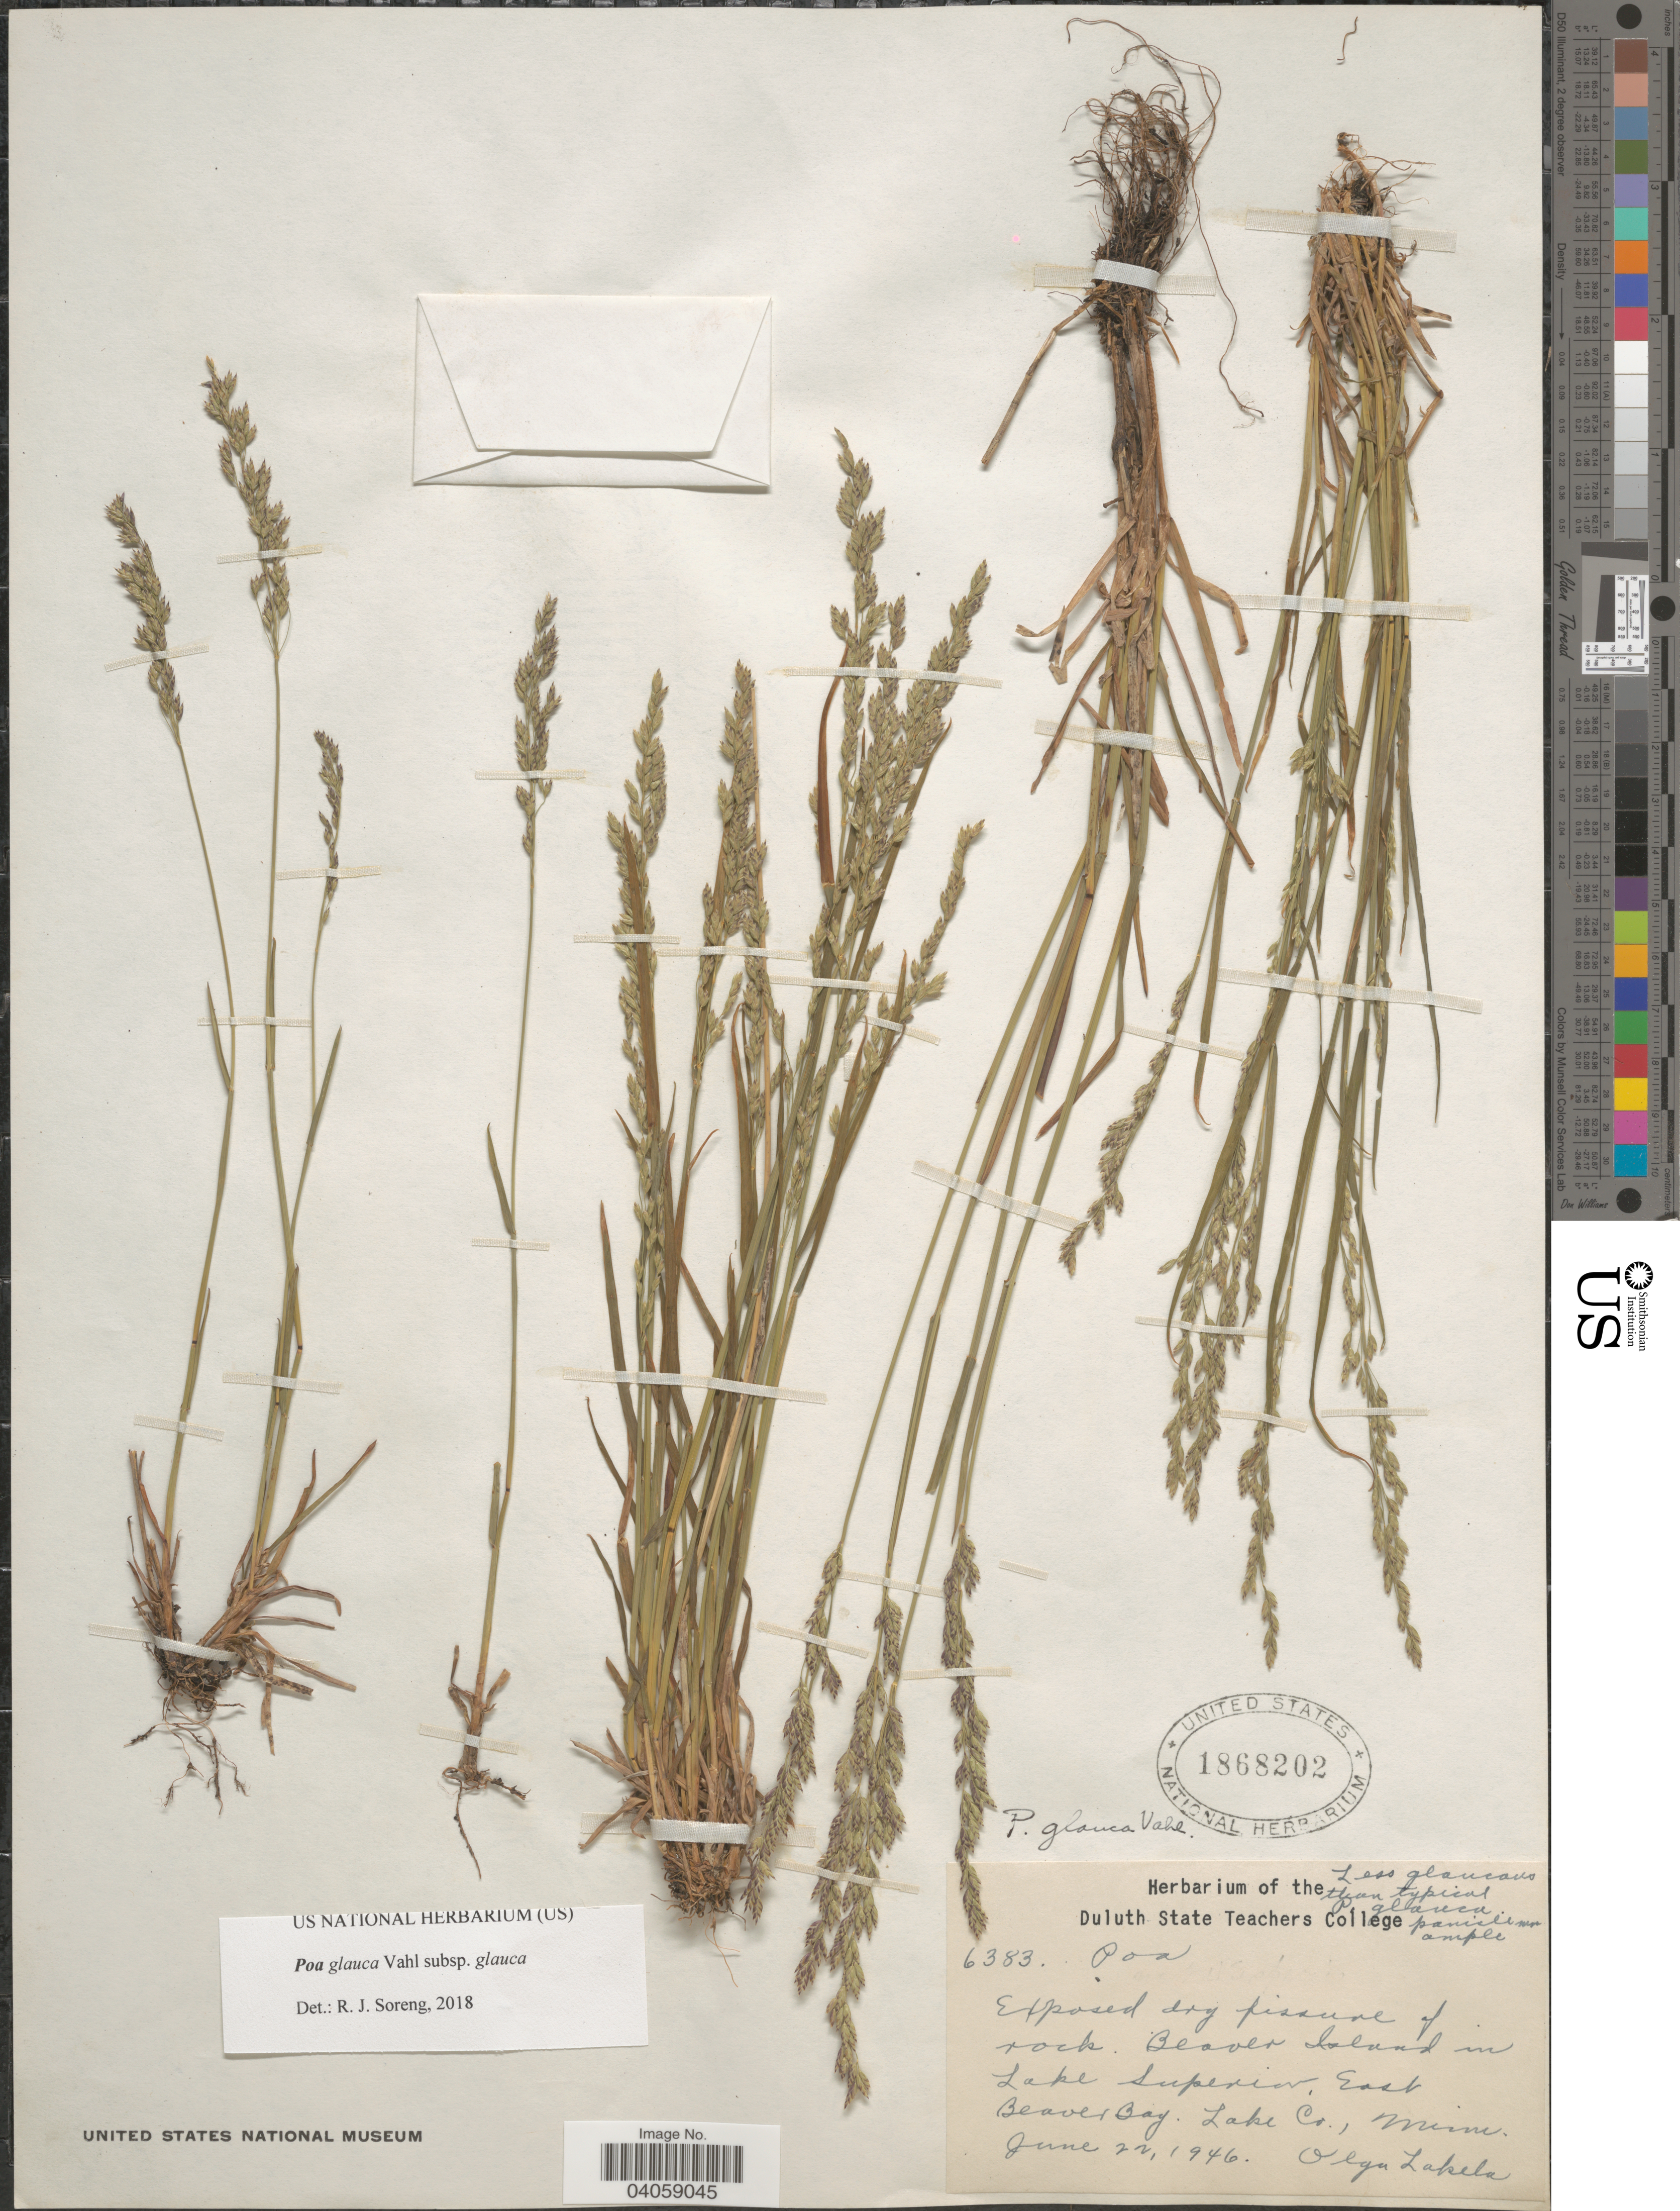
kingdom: Plantae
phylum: Tracheophyta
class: Liliopsida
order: Poales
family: Poaceae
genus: Poa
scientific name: Poa glauca subsp. glauca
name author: Vahl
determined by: Soreng, Robert J., Research Associate (BOT), Smithsonian Institution - National Museum of Natural History (UNITED STATES)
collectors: O. K. Lakela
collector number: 6383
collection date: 1946-06-22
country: United States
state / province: Minnesota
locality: Beaver Island in Lake Superior. East Beaver Bay. Lake Co.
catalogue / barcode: US 1868202